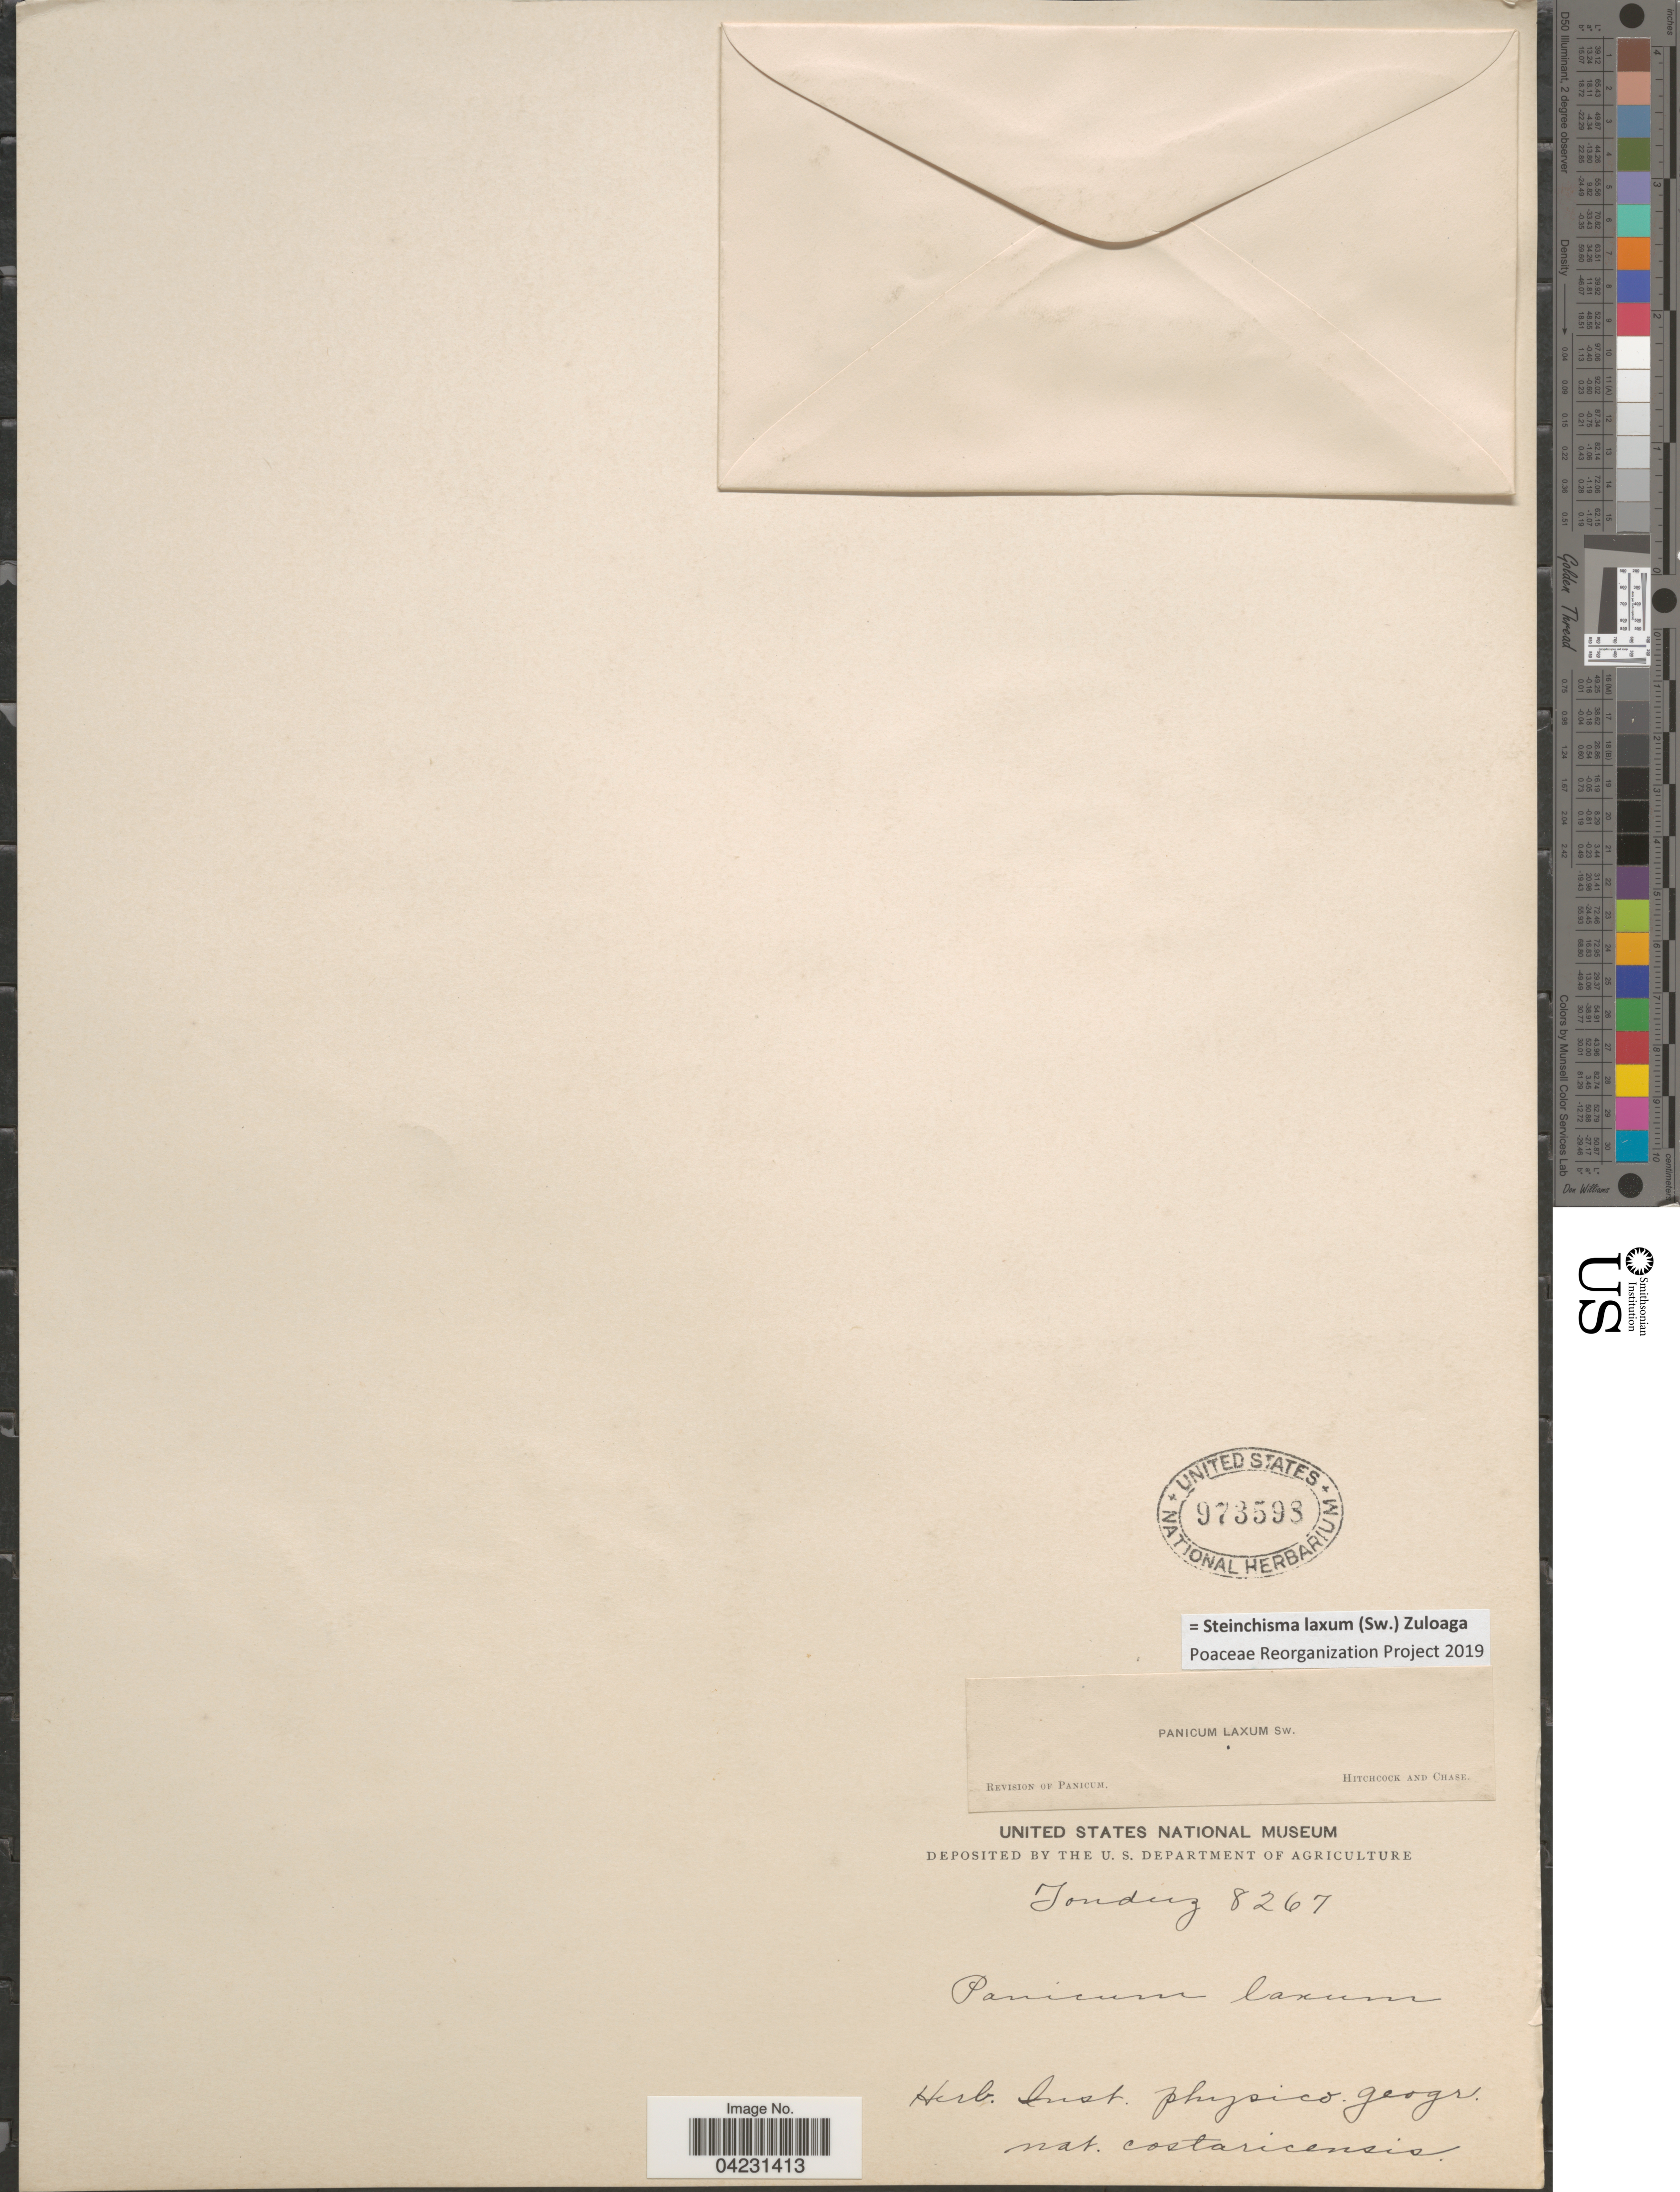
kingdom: Plantae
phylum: Tracheophyta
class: Liliopsida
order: Poales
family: Poaceae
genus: Steinchisma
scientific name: Steinchisma laxum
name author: (Sw.) Zuloaga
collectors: Tonduz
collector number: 8267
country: Costa Rica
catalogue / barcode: US 973593